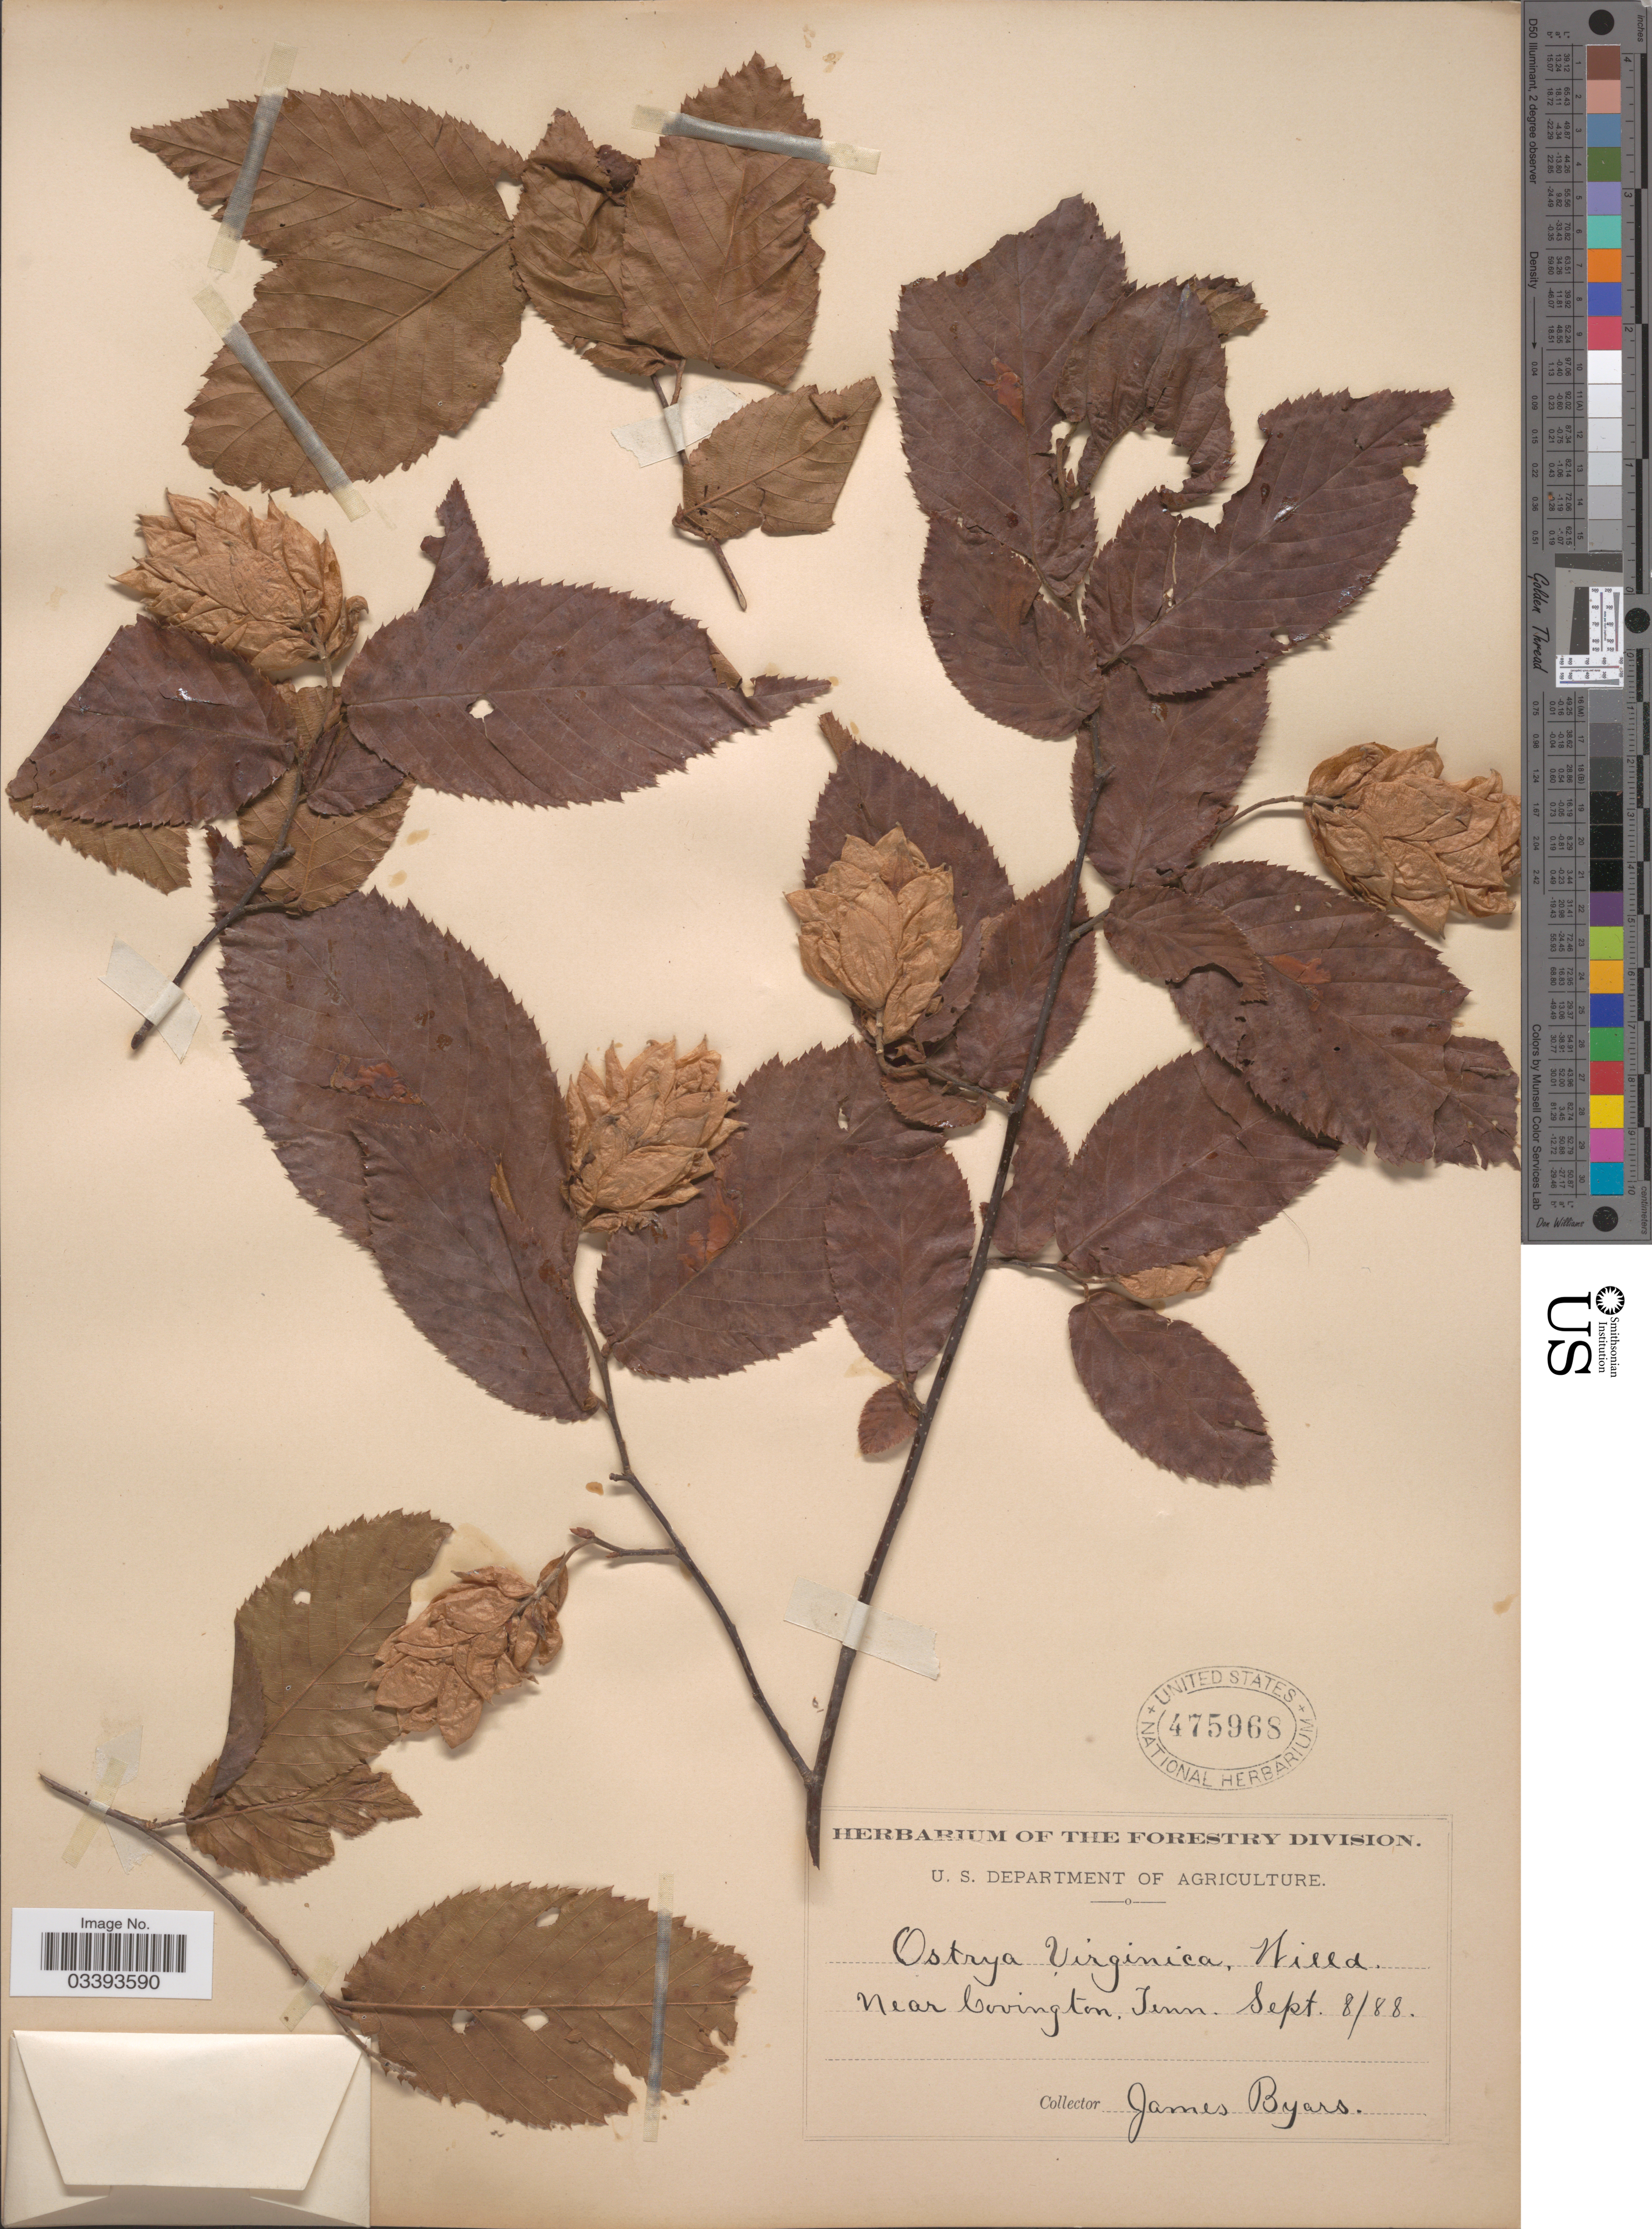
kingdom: Plantae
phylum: Tracheophyta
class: Magnoliopsida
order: Fagales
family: Betulaceae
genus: Ostrya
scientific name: Ostrya virginiana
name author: (Mill.) K. Koch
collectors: J. Byars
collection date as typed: Transcribed d/m/y: 8/9/88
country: United States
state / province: Tennessee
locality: Near Covington, Tenn.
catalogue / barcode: US 475968